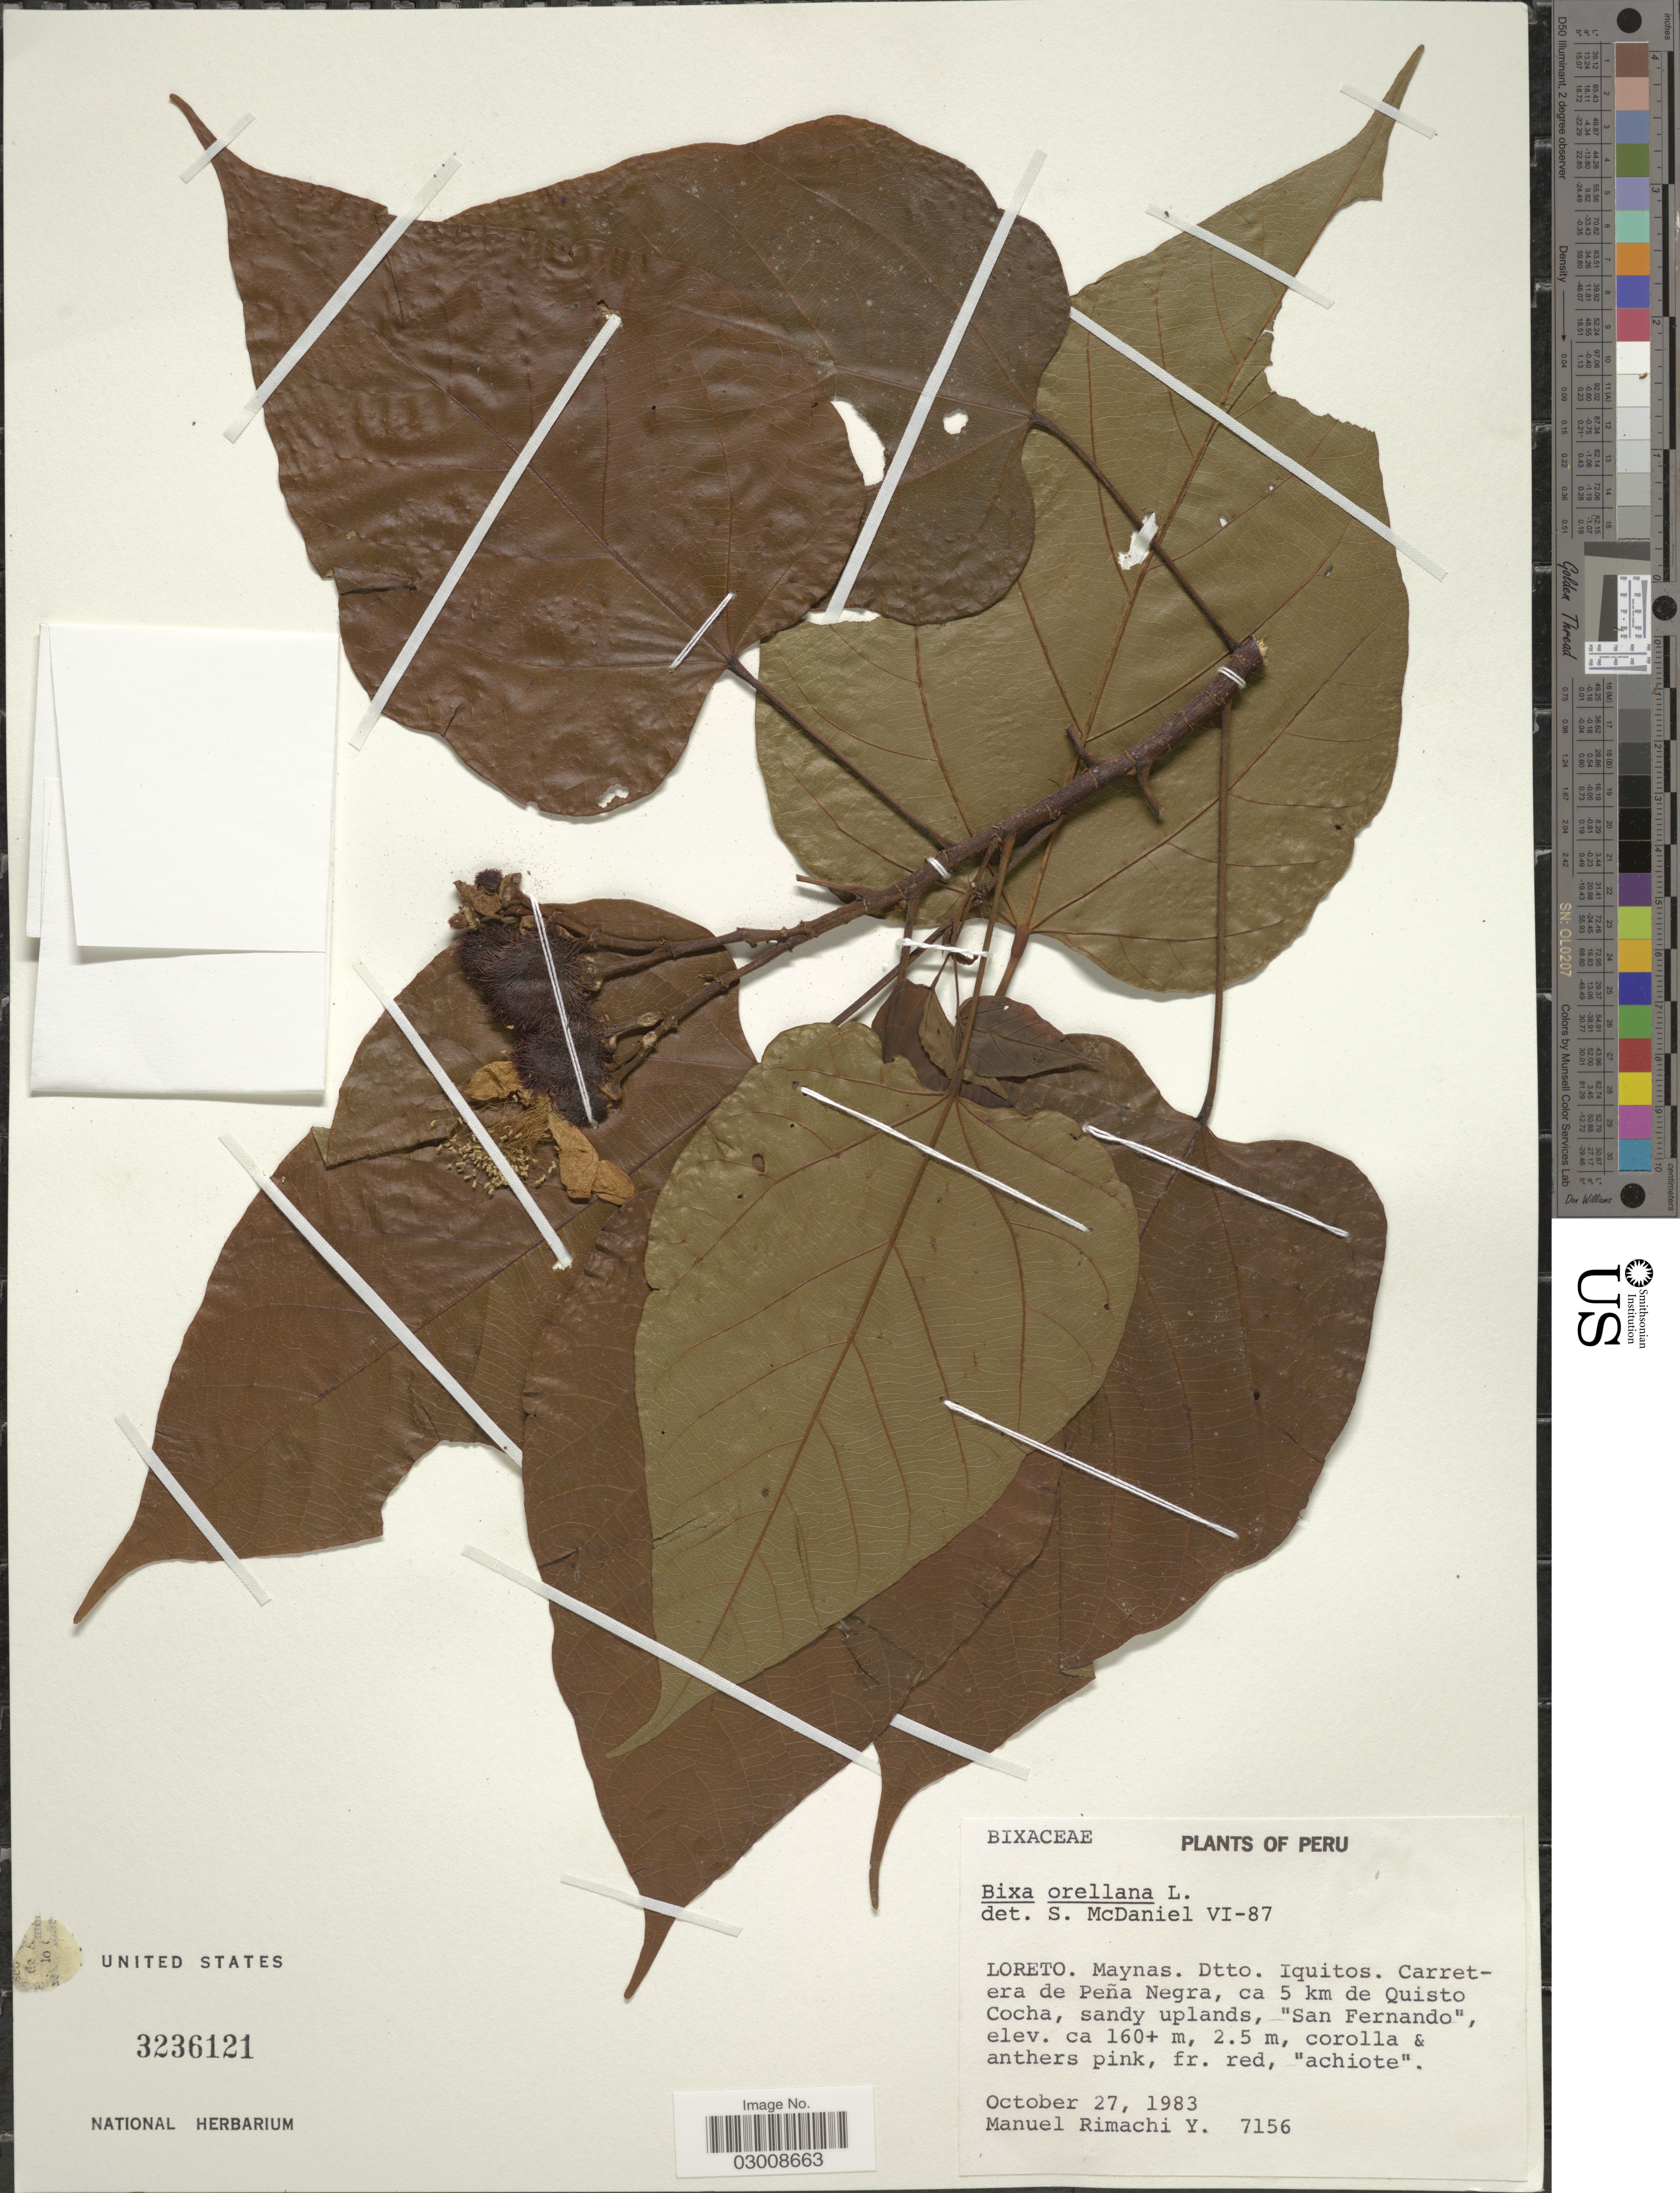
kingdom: Plantae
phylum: Tracheophyta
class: Magnoliopsida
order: Malvales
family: Bixaceae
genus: Bixa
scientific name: Bixa orellana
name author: L.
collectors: M. Rimachi Y.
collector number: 7156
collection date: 1983-10-27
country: Peru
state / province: Loreto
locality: Maynas, Dtto. Iquitos, Carretera de Peña Negra, ca 5 km de Quisto Cocha.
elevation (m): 160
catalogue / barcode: US 3236121